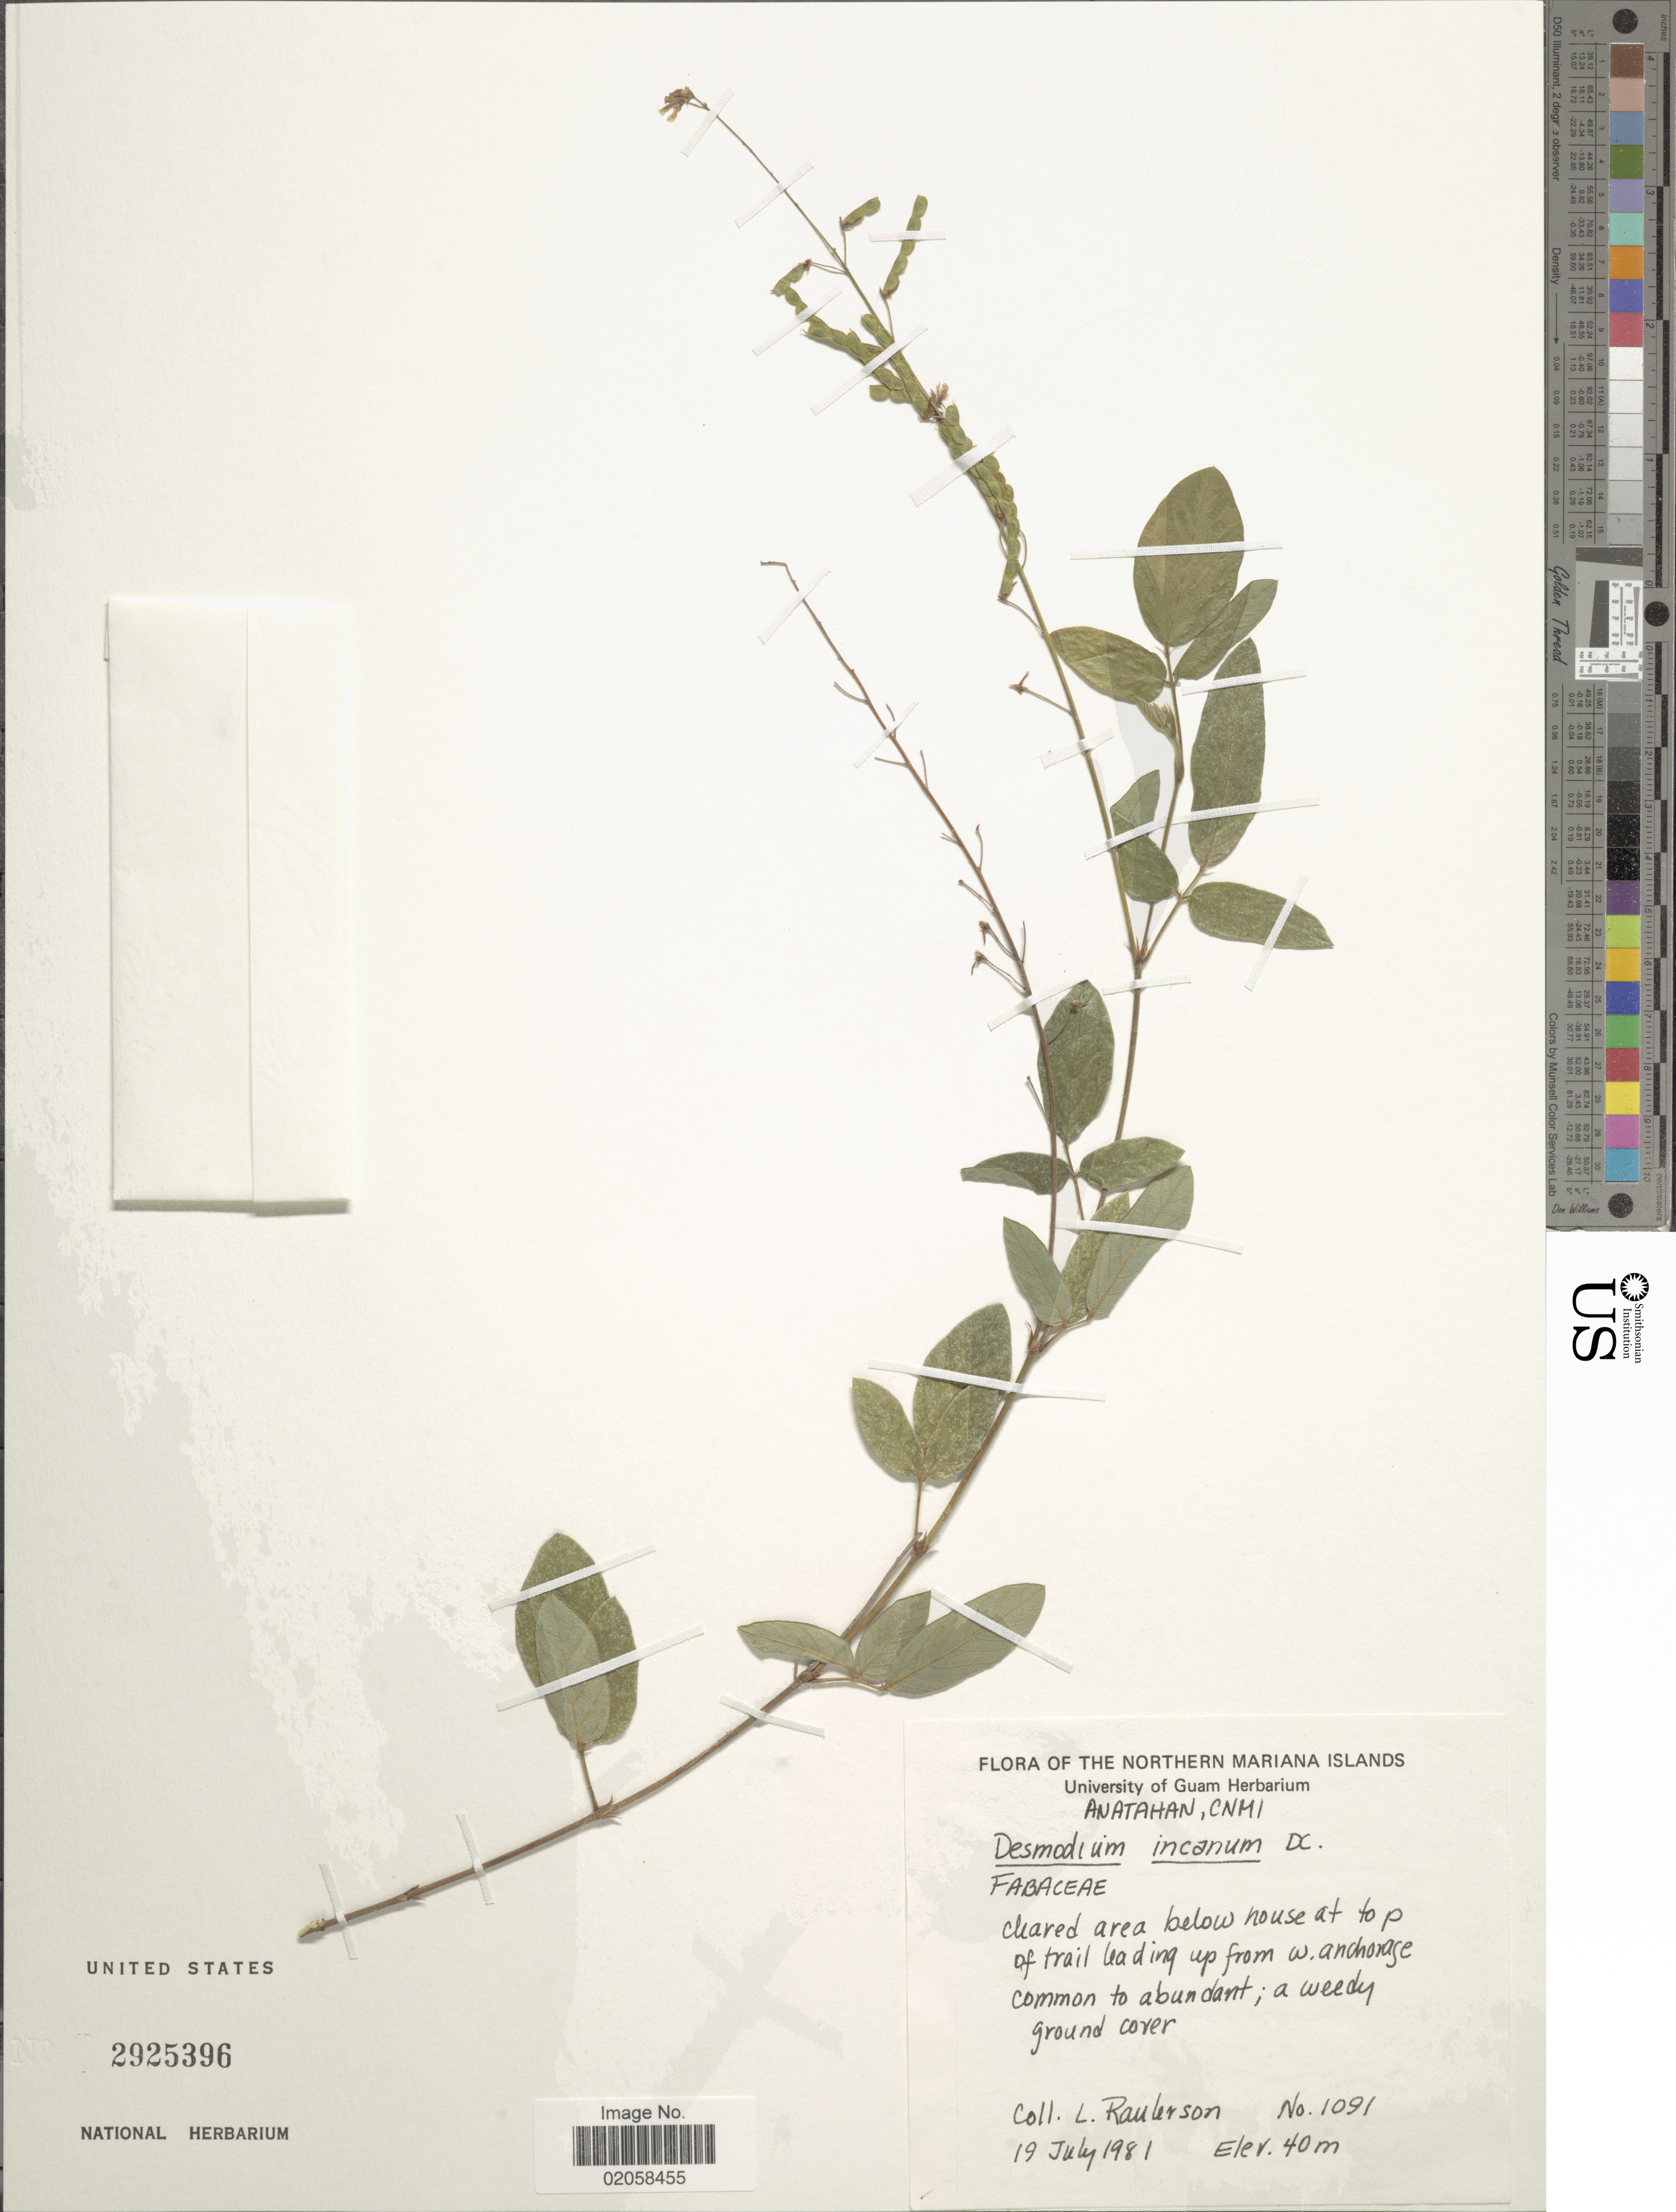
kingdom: Plantae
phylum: Tracheophyta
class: Magnoliopsida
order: Fabales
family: Fabaceae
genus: Desmodium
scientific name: Desmodium incanum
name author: (Sw.) DC.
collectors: L. Raulerson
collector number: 1091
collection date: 1981-07-19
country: Northern Mariana Islands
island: Anatahan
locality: Anatahan, CNMI, cleared area below house at top of trail leading up from w. anchorage common to abundant.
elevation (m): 40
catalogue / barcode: US 2925396